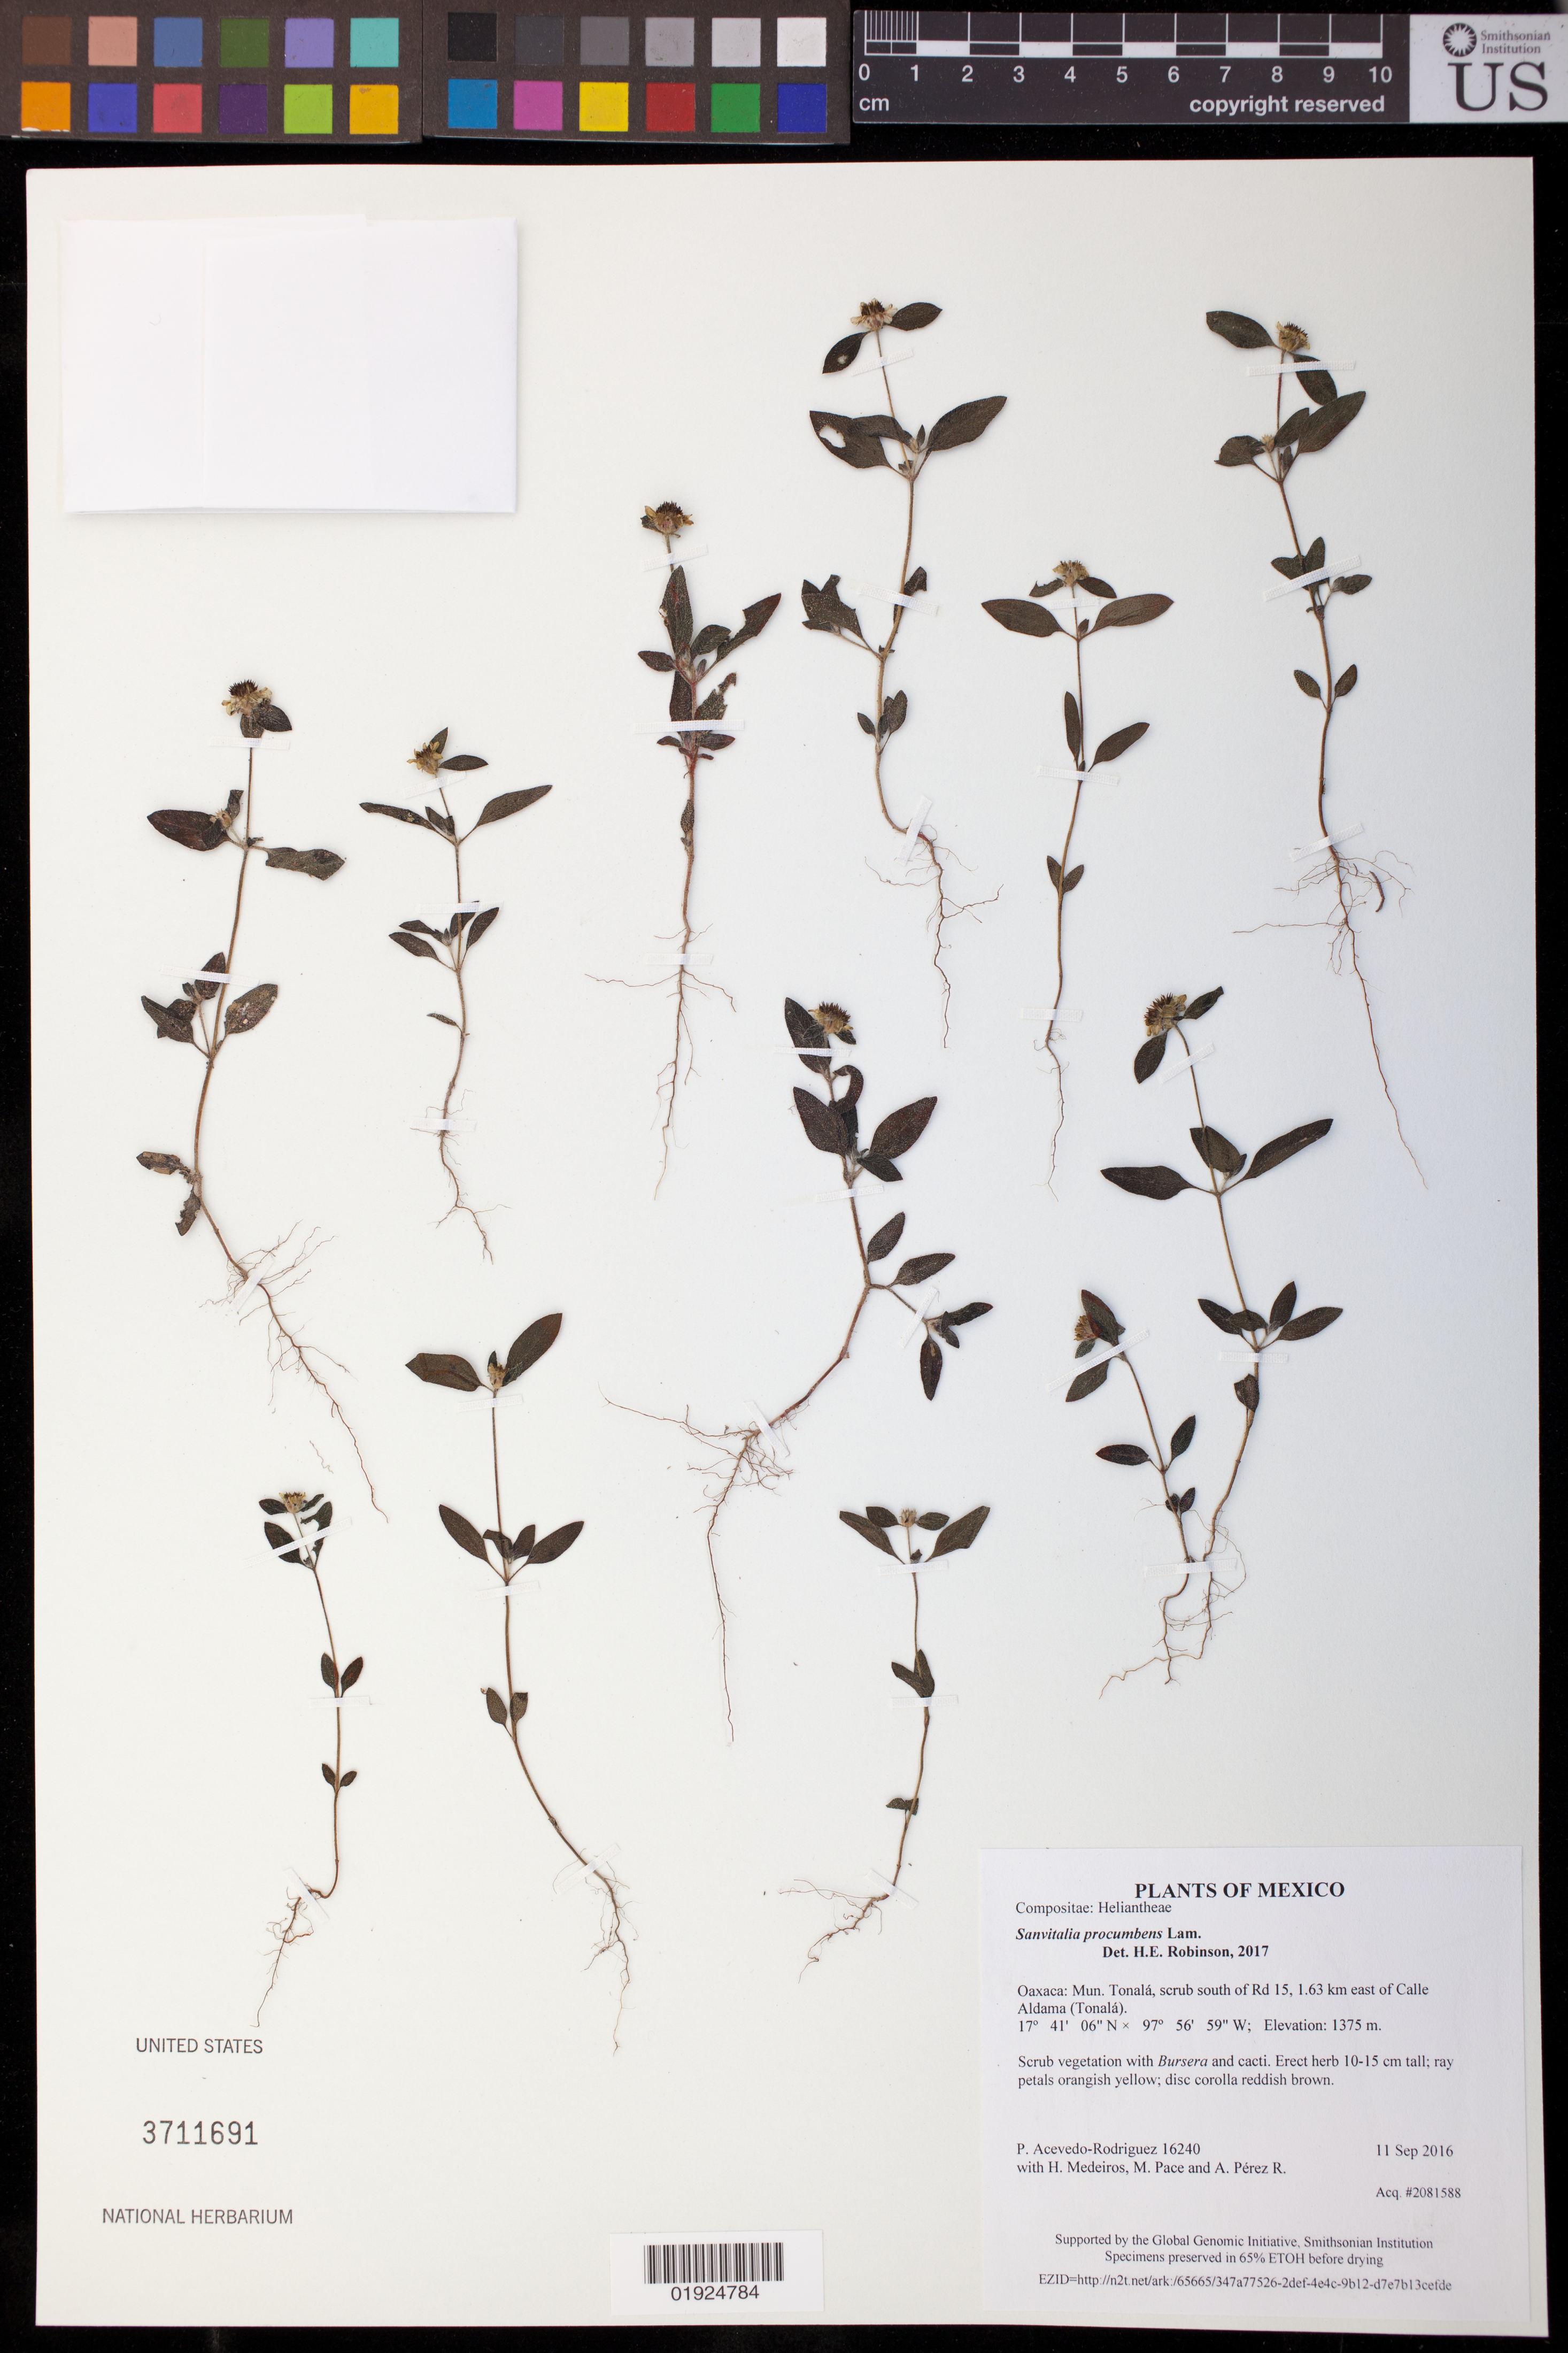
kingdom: Plantae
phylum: Tracheophyta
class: Magnoliopsida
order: Asterales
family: Asteraceae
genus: Sanvitalia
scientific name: Sanvitalia procumbens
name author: Lam.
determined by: Robinson, H. E., (US), Smithsonian Institution - National Museum of Natural History (UNITED STATES)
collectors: P. Acevedo-Rodr., H. Medeiros, M. R. Pace & A. Pérez R.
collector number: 16240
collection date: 2016-09-11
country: Mexico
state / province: Oaxaca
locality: Mun. Tonalá, scrub south of Rd 15, 1.63 km east of Calle Aldama (Tonalá).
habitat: Scrub vegetation with Bursera and cacti.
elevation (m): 1375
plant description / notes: US, NY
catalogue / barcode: US 3711691